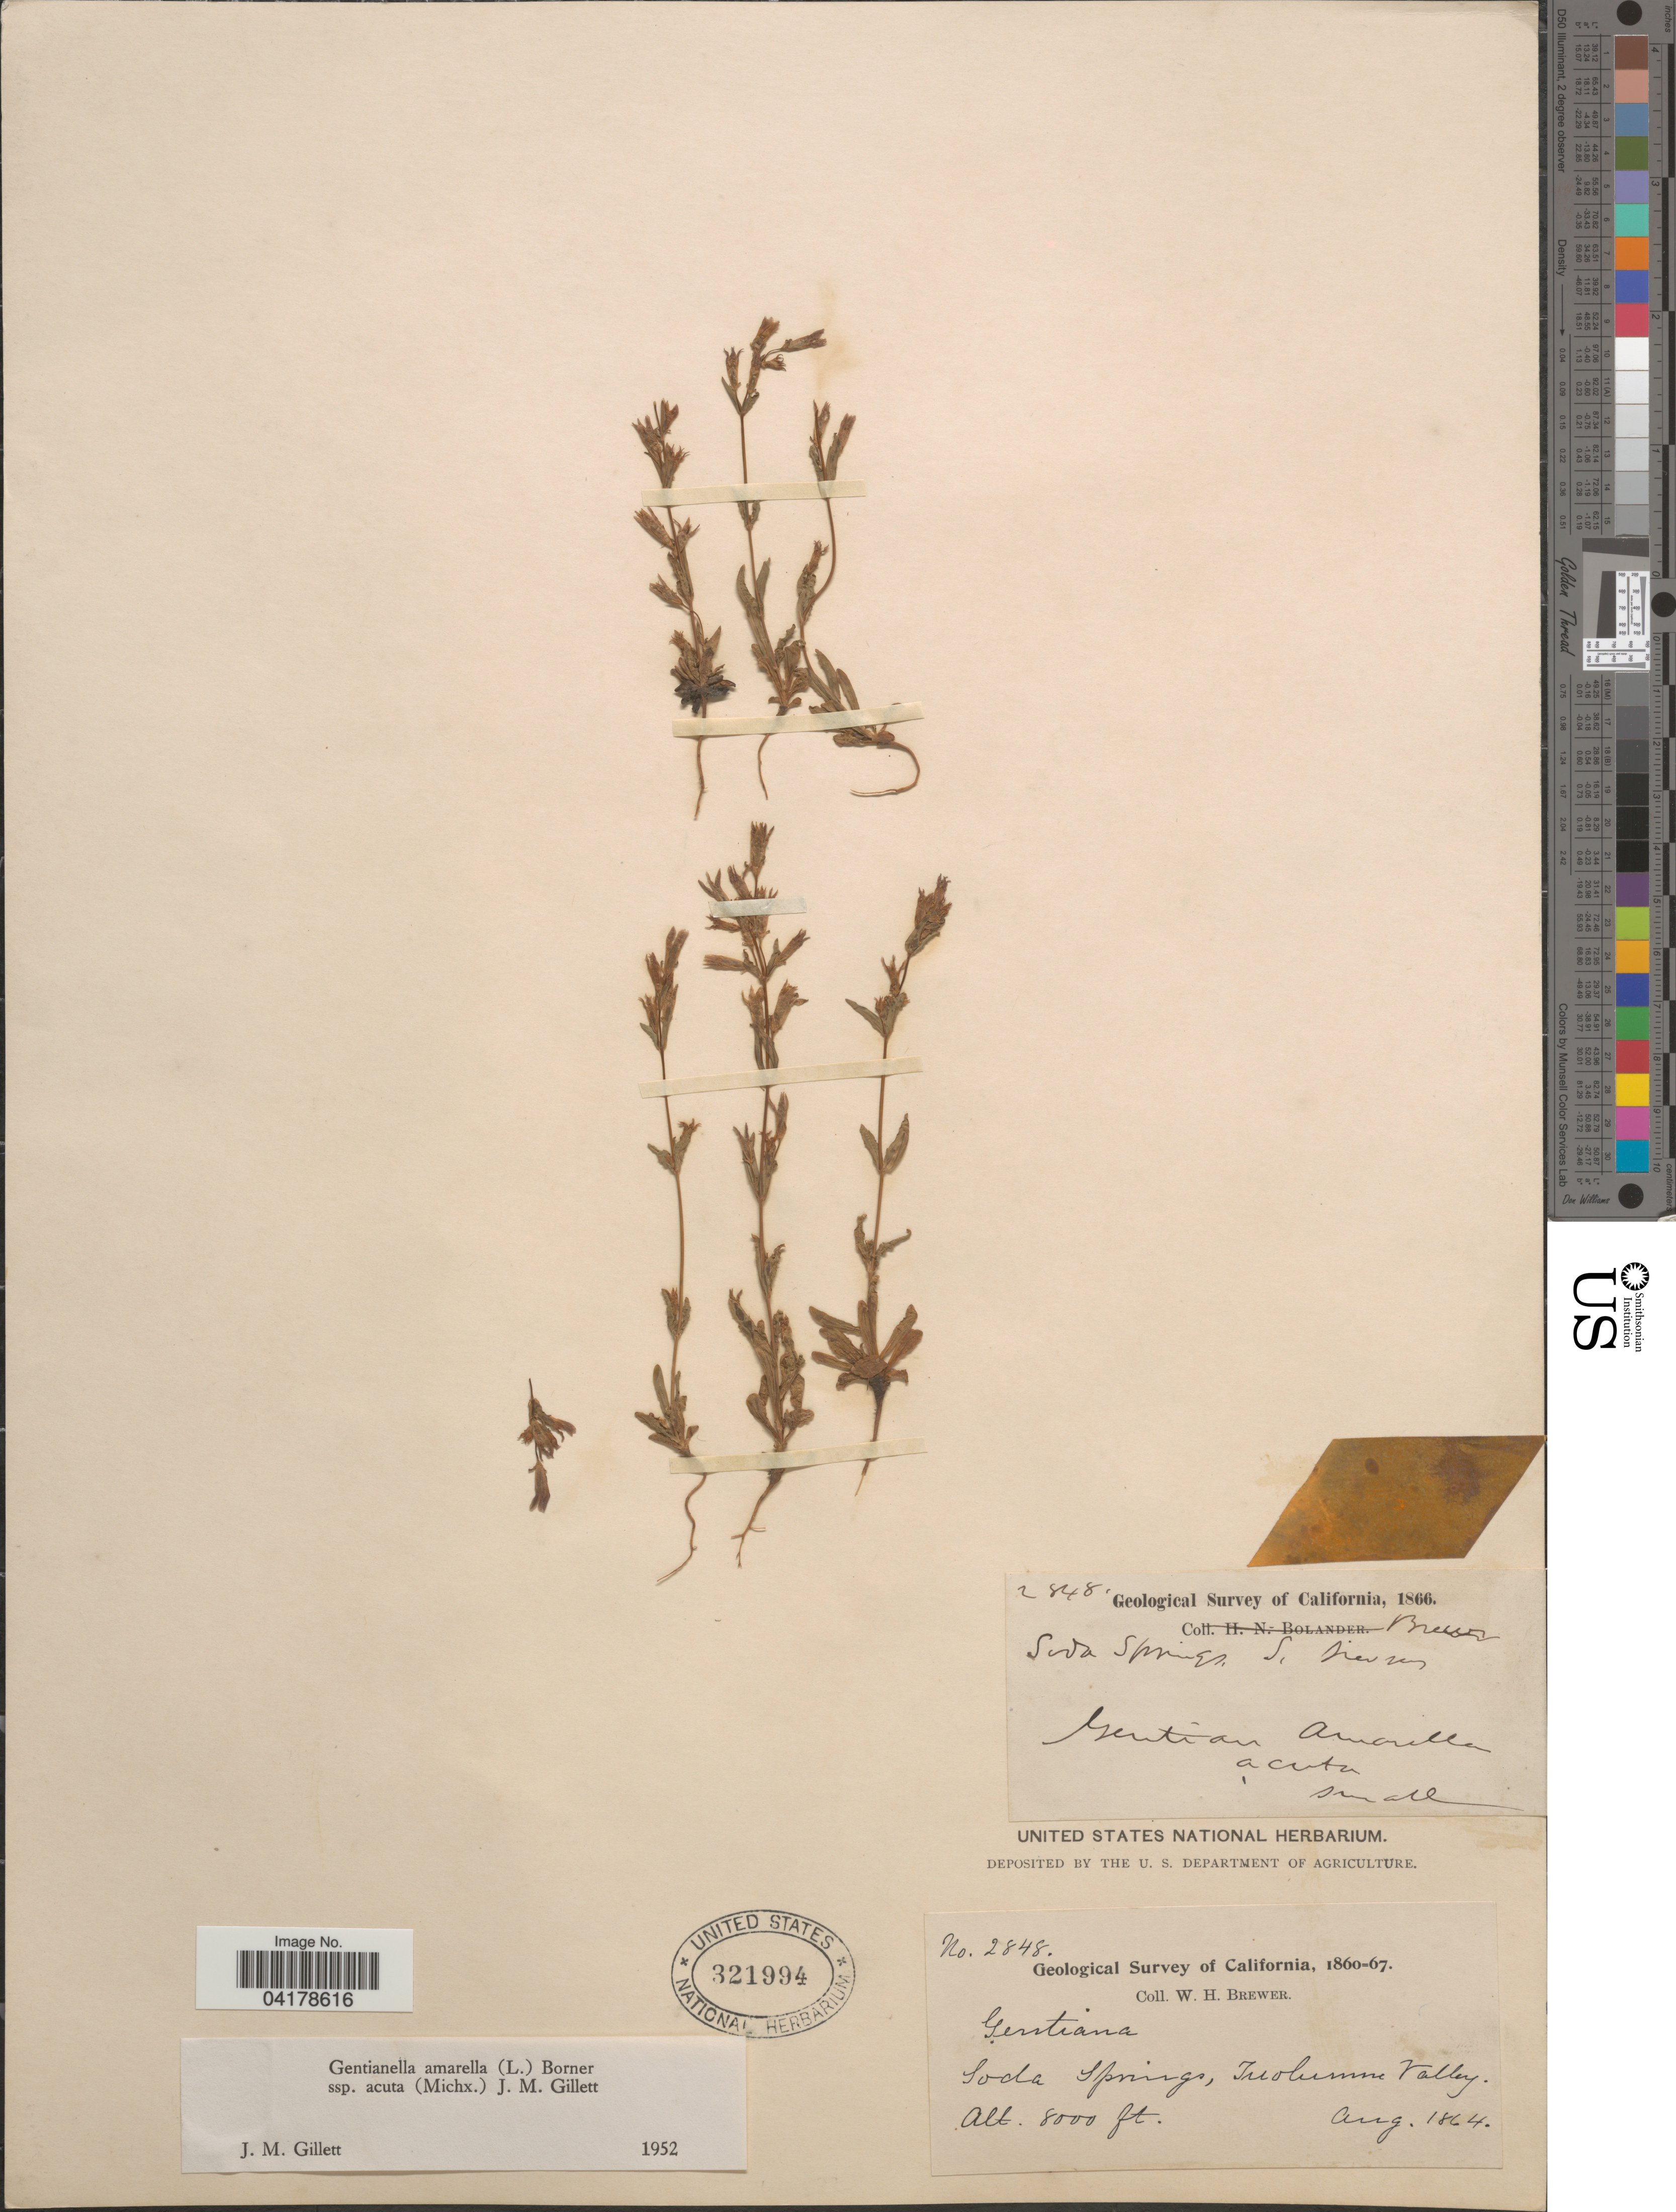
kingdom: Plantae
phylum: Tracheophyta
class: Magnoliopsida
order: Gentianales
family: Gentianaceae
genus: Gentianella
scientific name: Gentianella amarella subsp. acuta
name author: (Michx.) J.M. Gillett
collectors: W. H. Brewer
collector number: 2848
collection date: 1864-08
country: United States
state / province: California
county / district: Tuolumne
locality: Geological Survey of California, 1866. Soda Springs, S. Nevada. Tuolumne Valley.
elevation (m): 2438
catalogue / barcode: US 321994